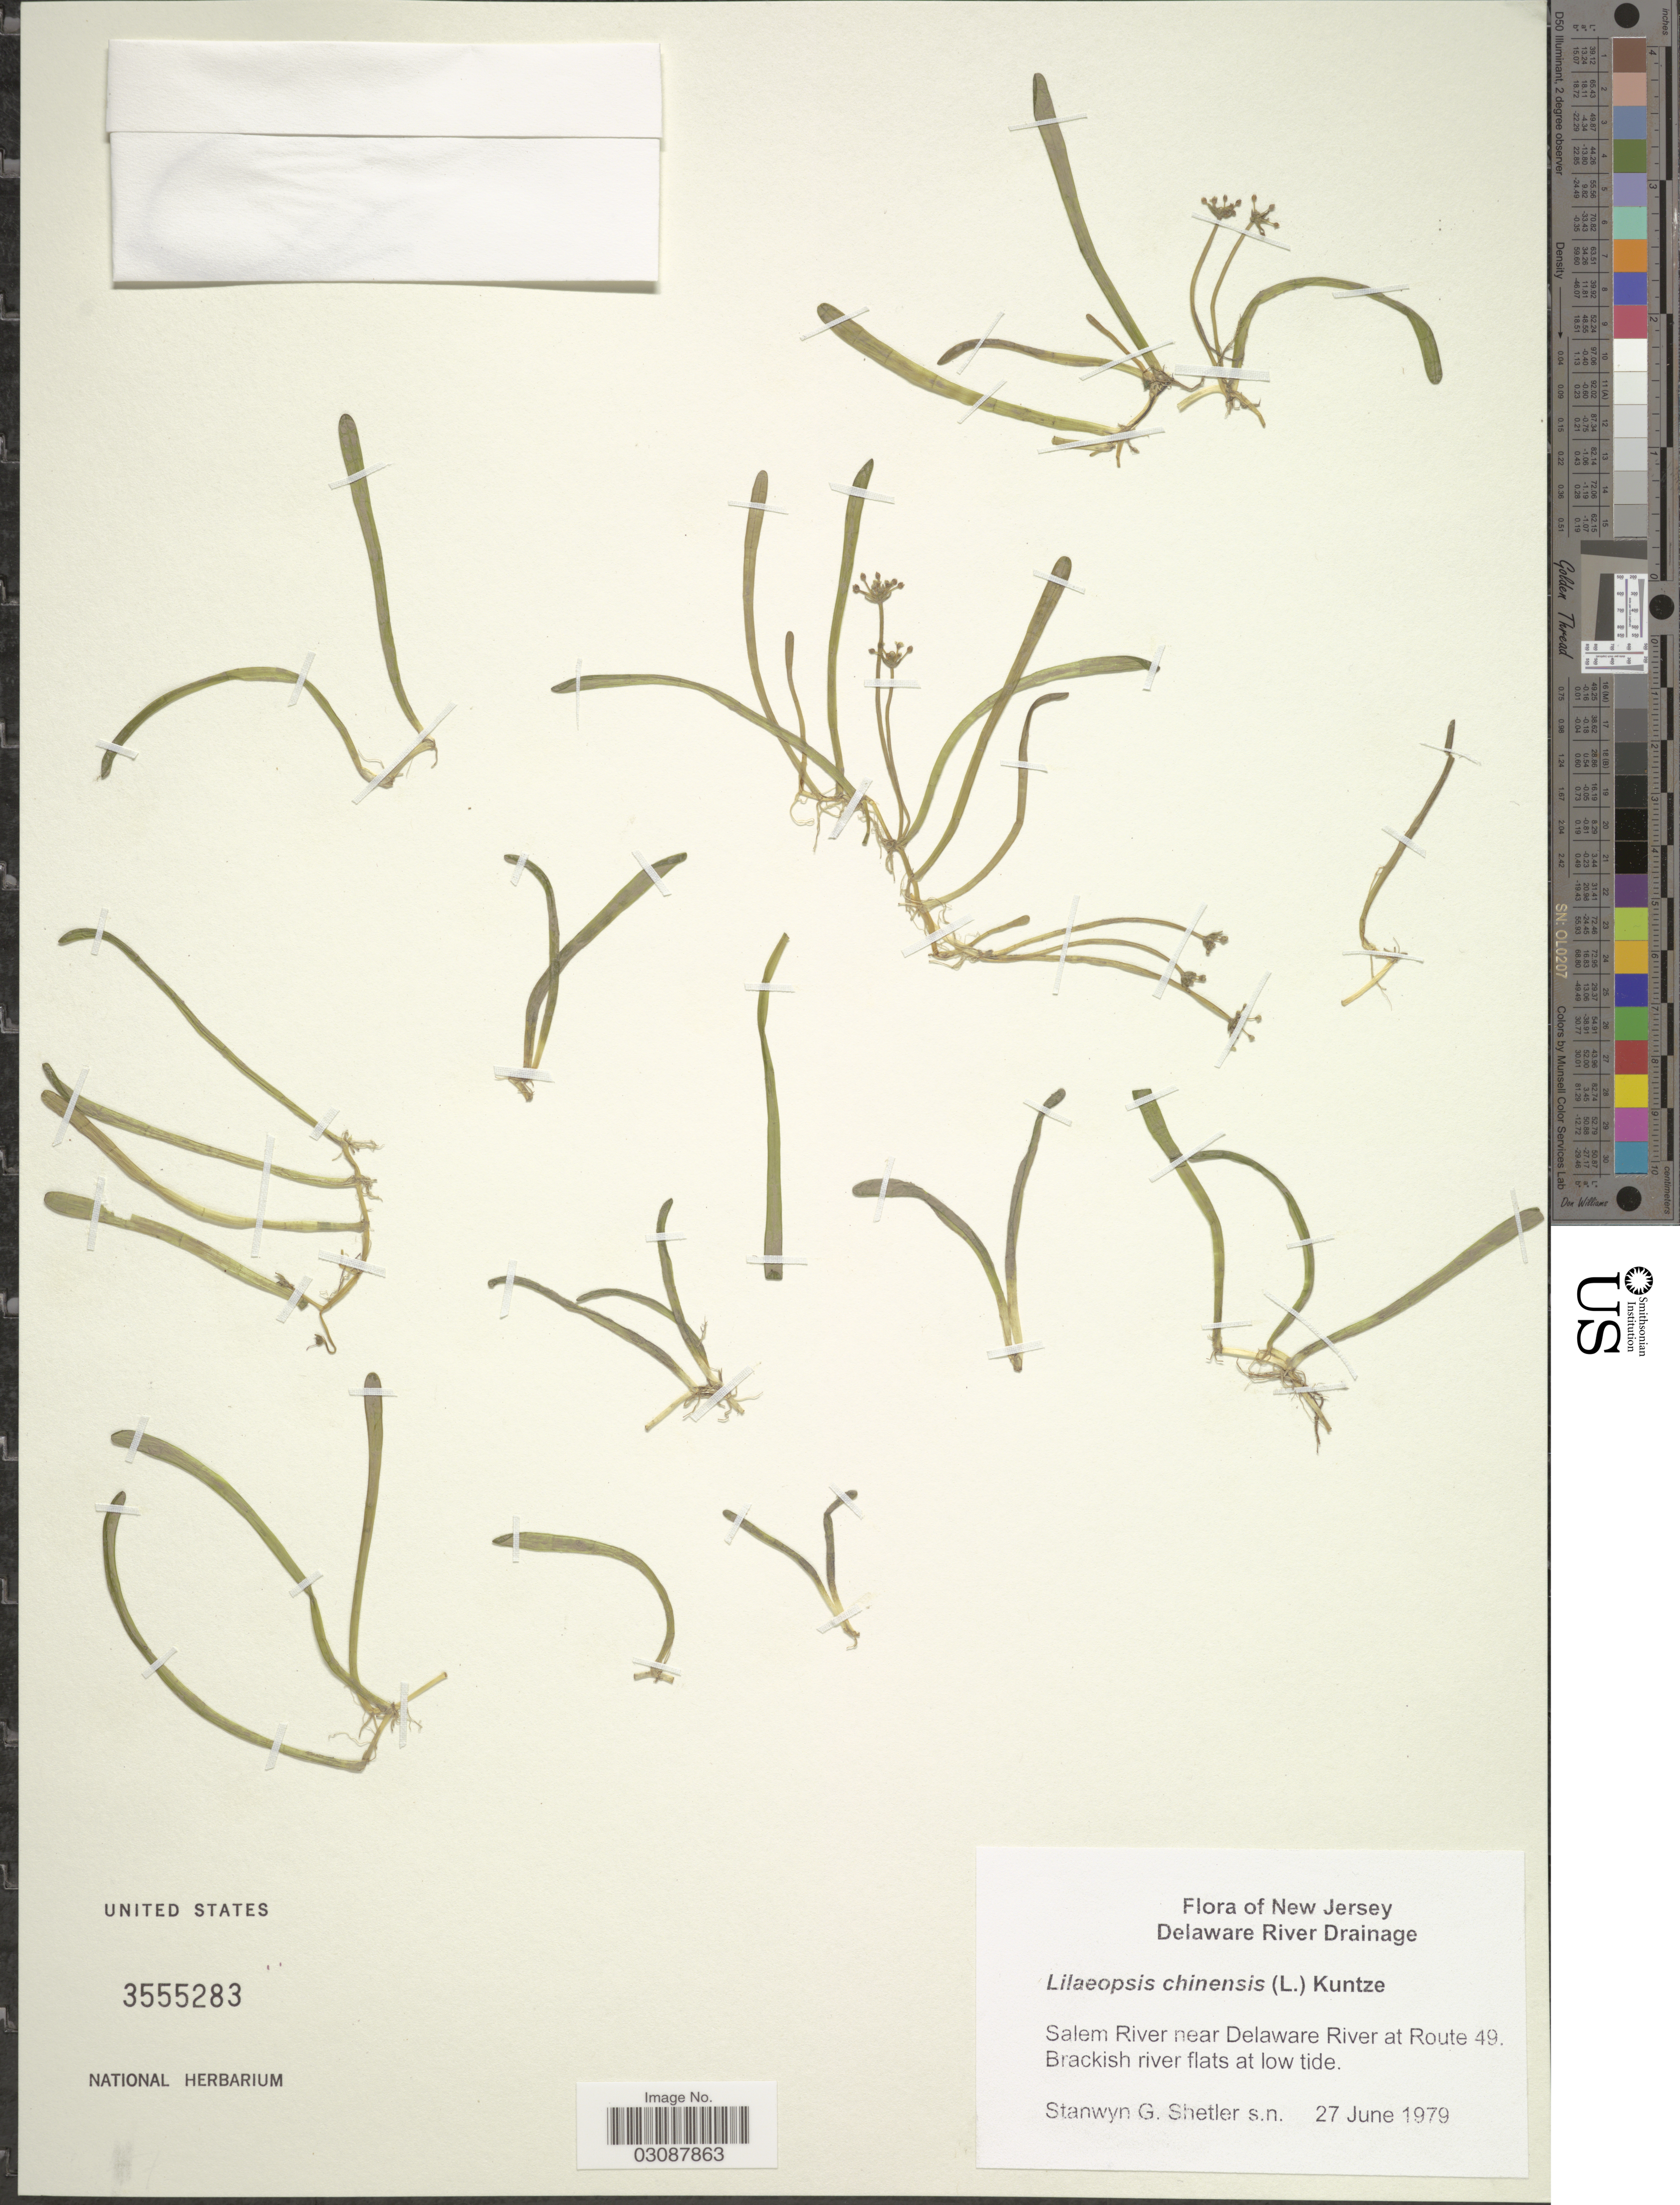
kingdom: Plantae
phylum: Tracheophyta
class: Magnoliopsida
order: Apiales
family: Apiaceae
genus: Lilaeopsis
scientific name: Lilaeopsis chinensis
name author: (L.) Kuntze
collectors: S. Shetler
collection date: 1979-06-27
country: United States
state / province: New Jersey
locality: Delaware River Drainage. Salem River near Delaware River at Route 49. Brackish river flats at low tide.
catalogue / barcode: US 3555283